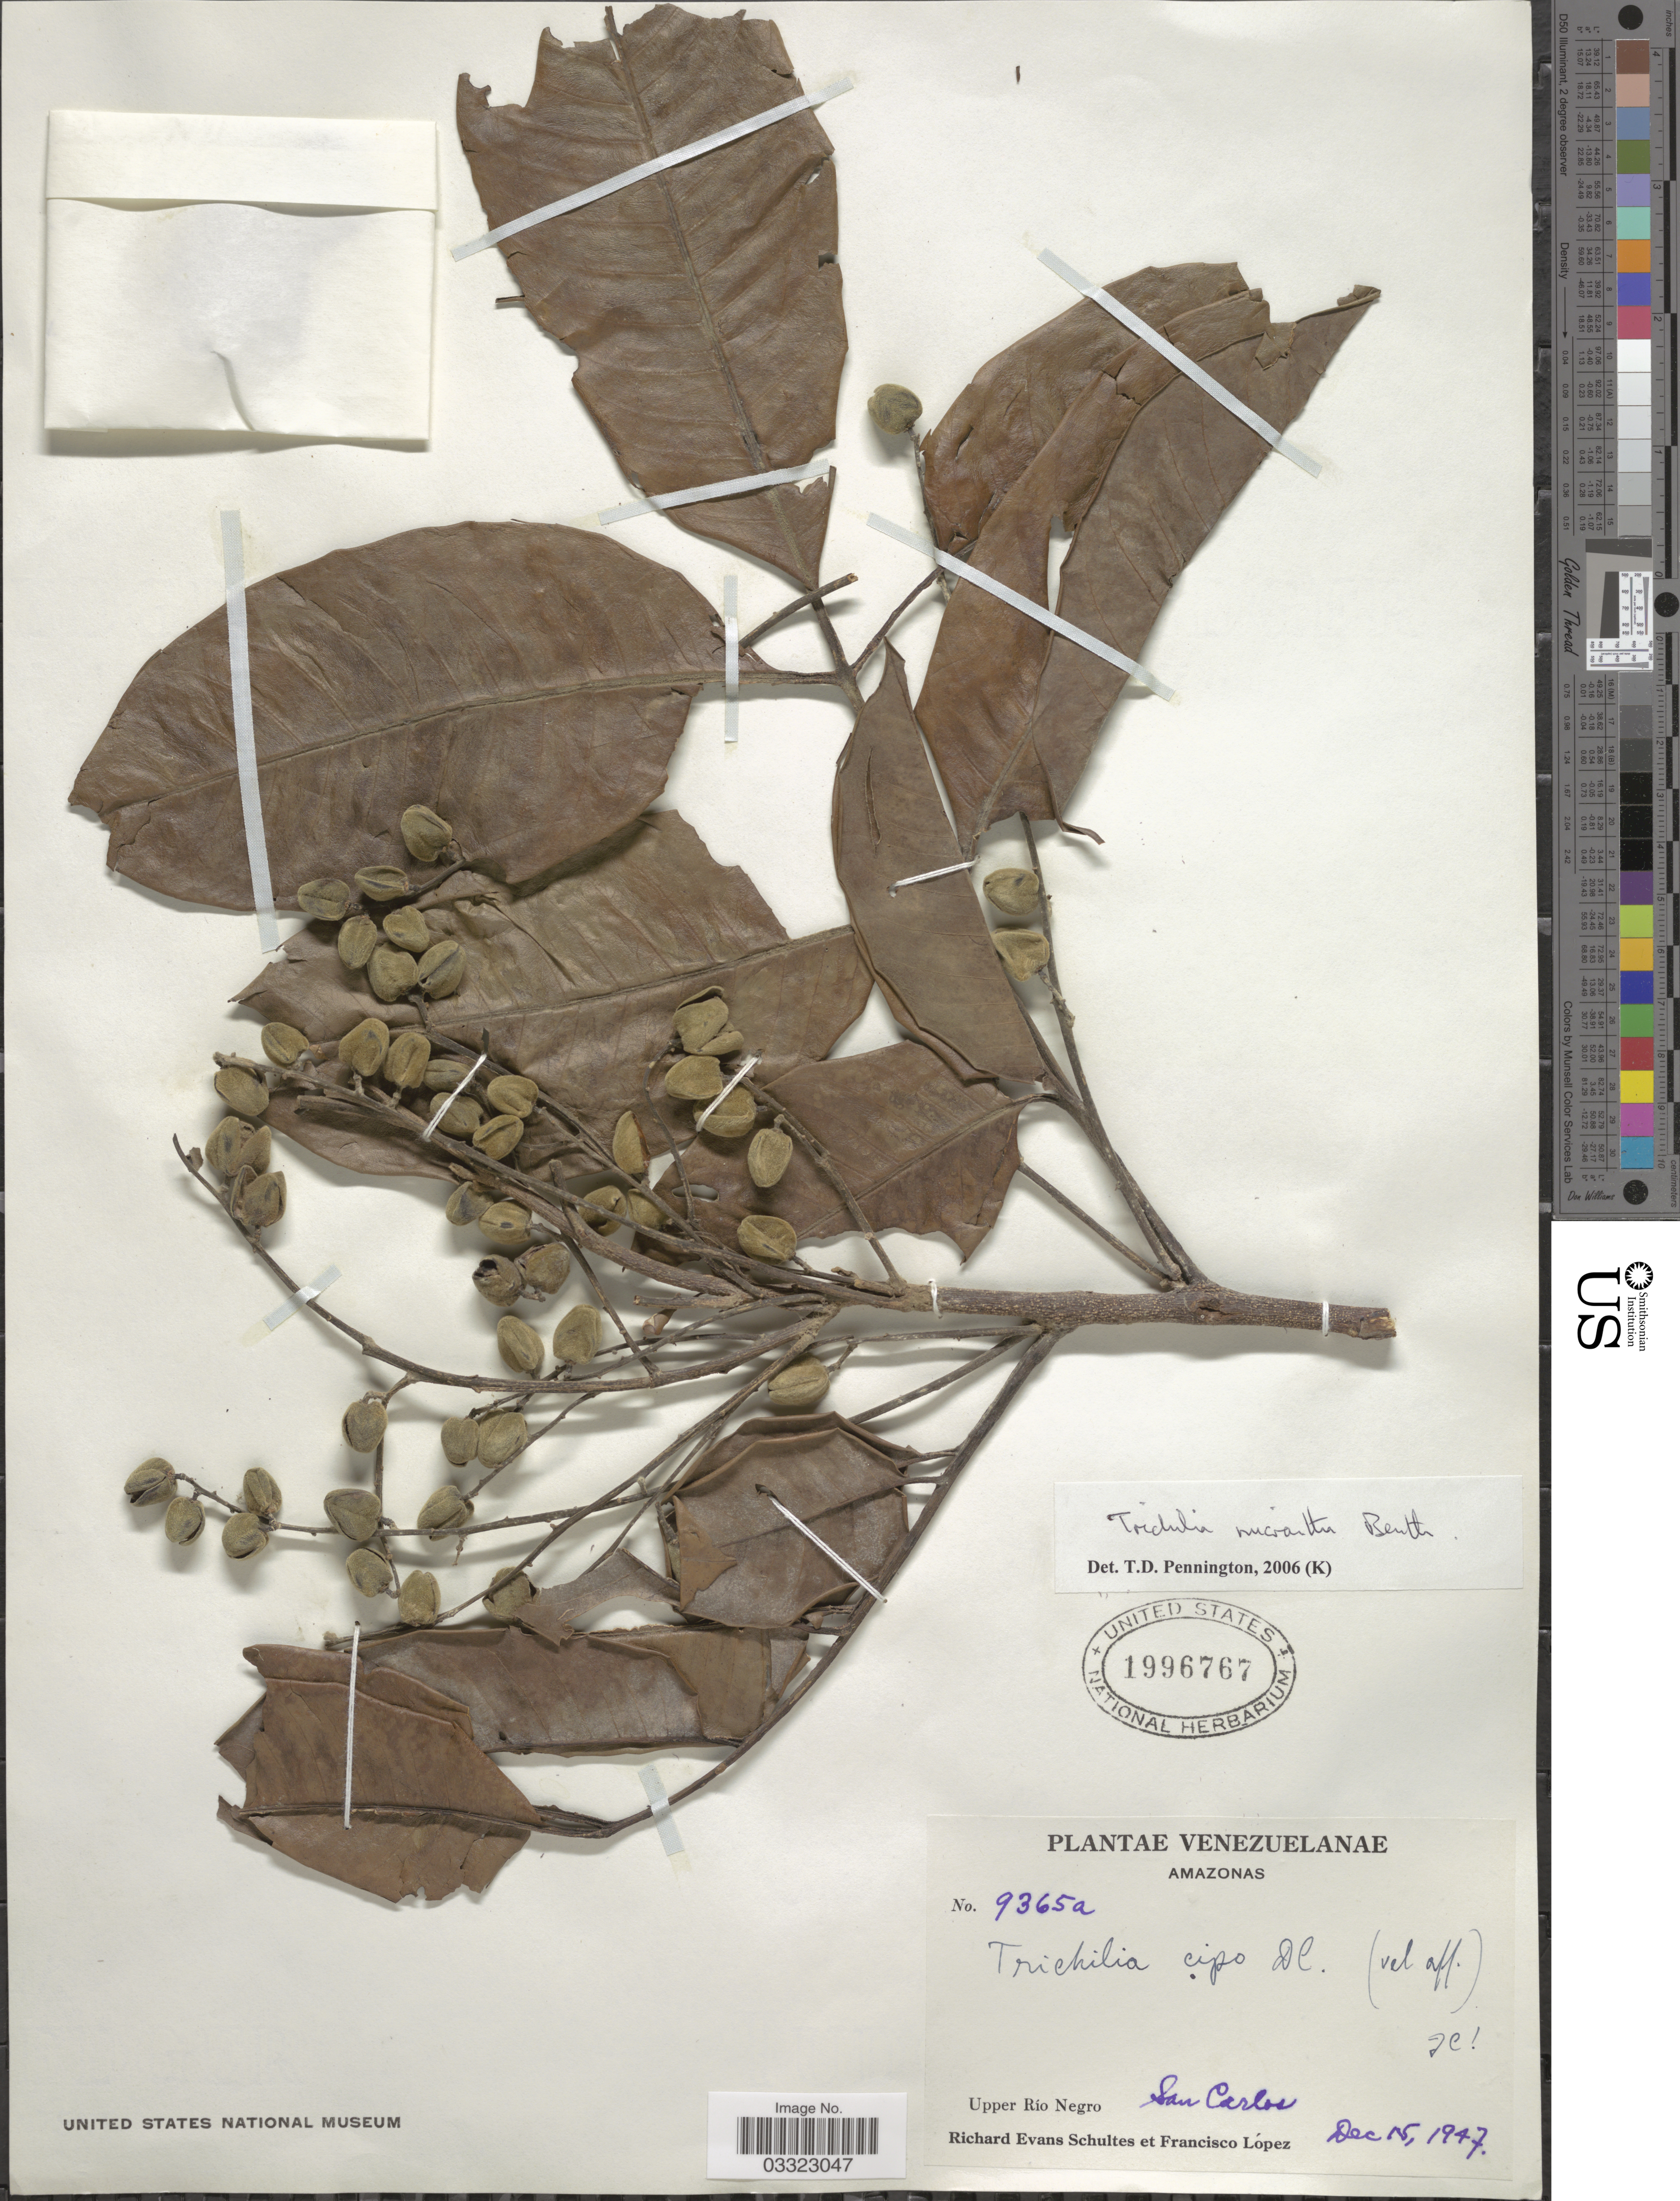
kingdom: Plantae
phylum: Tracheophyta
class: Magnoliopsida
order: Sapindales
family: Meliaceae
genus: Trichilia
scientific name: Trichilia micrantha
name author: Benth.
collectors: R. E. Schultes & F. Lopéz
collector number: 9365a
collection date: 1947-12-15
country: Venezuela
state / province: Amazonas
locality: Upper Río Negro, San Carlos.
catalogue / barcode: US 1996767